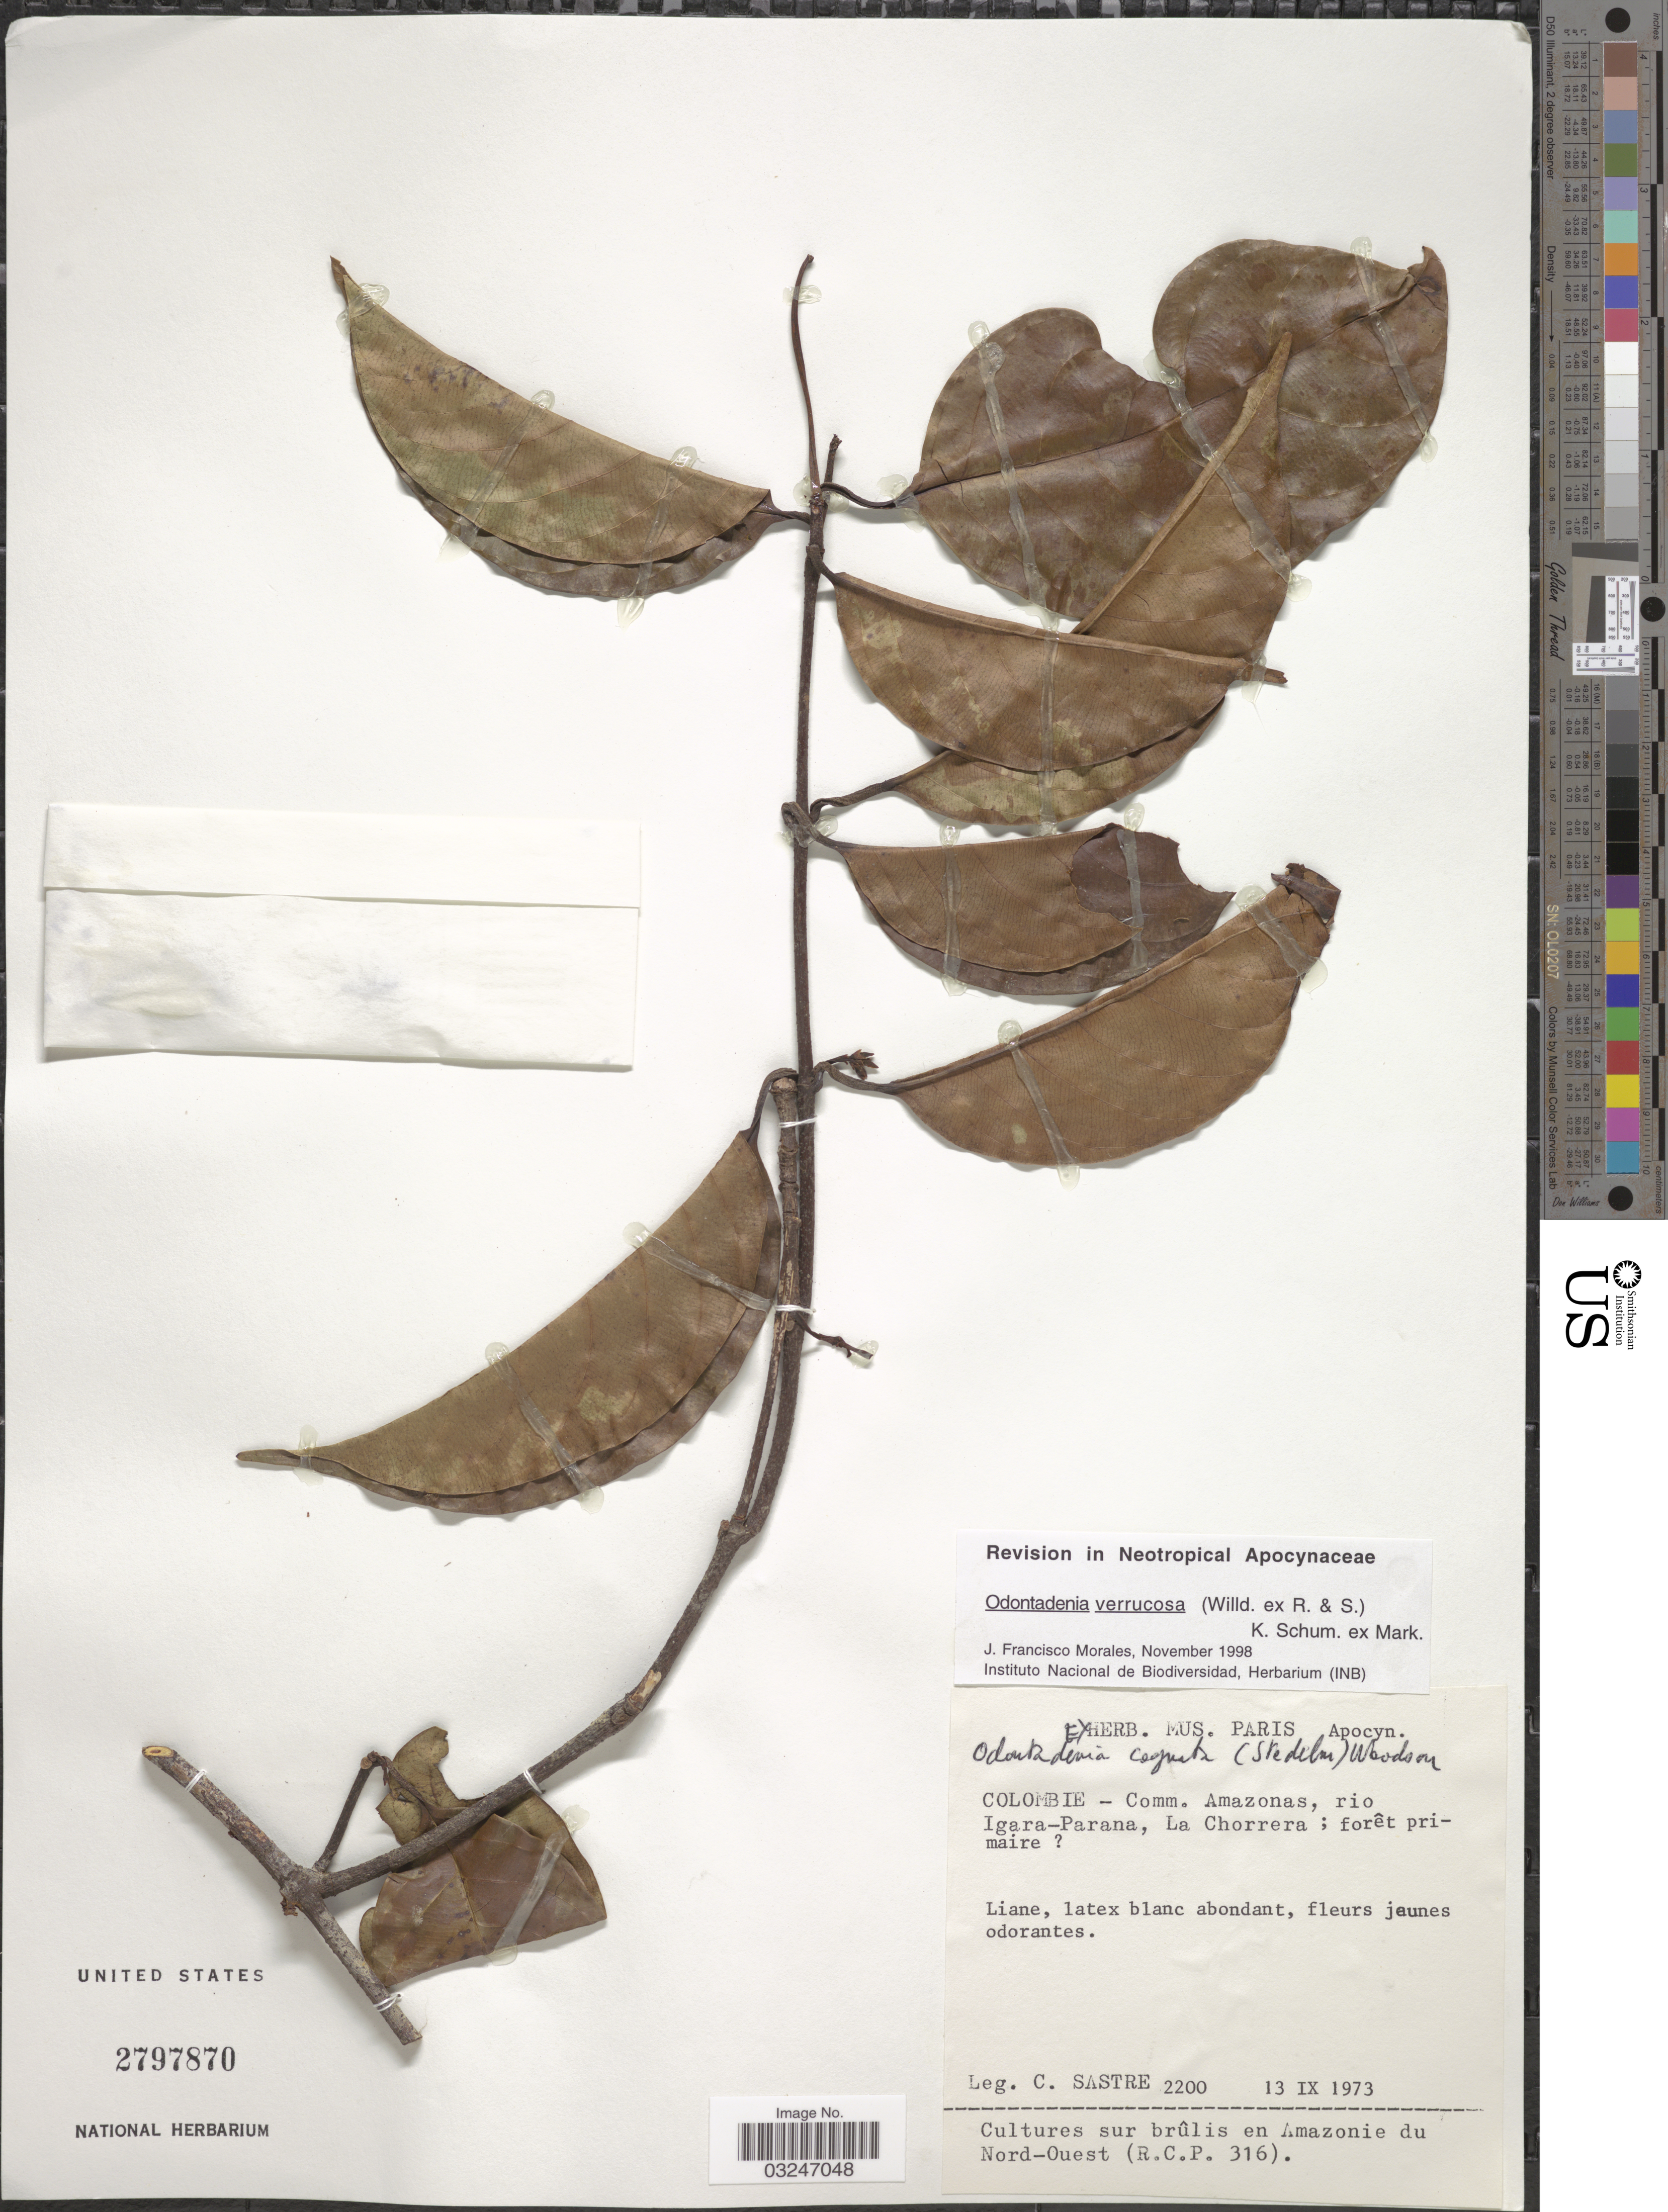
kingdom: Plantae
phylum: Tracheophyta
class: Magnoliopsida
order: Gentianales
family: Apocynaceae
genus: Odontadenia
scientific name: Odontadenia verrucosa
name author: (Willd. ex Roem. & Schult.) K. Schum. ex Markgr.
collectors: C. Sastre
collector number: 2200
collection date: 1973-09-13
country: Colombia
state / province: Amazônas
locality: Comm. Amazonas, rio Igara-Parana, La Chorrera.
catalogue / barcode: US 2797870